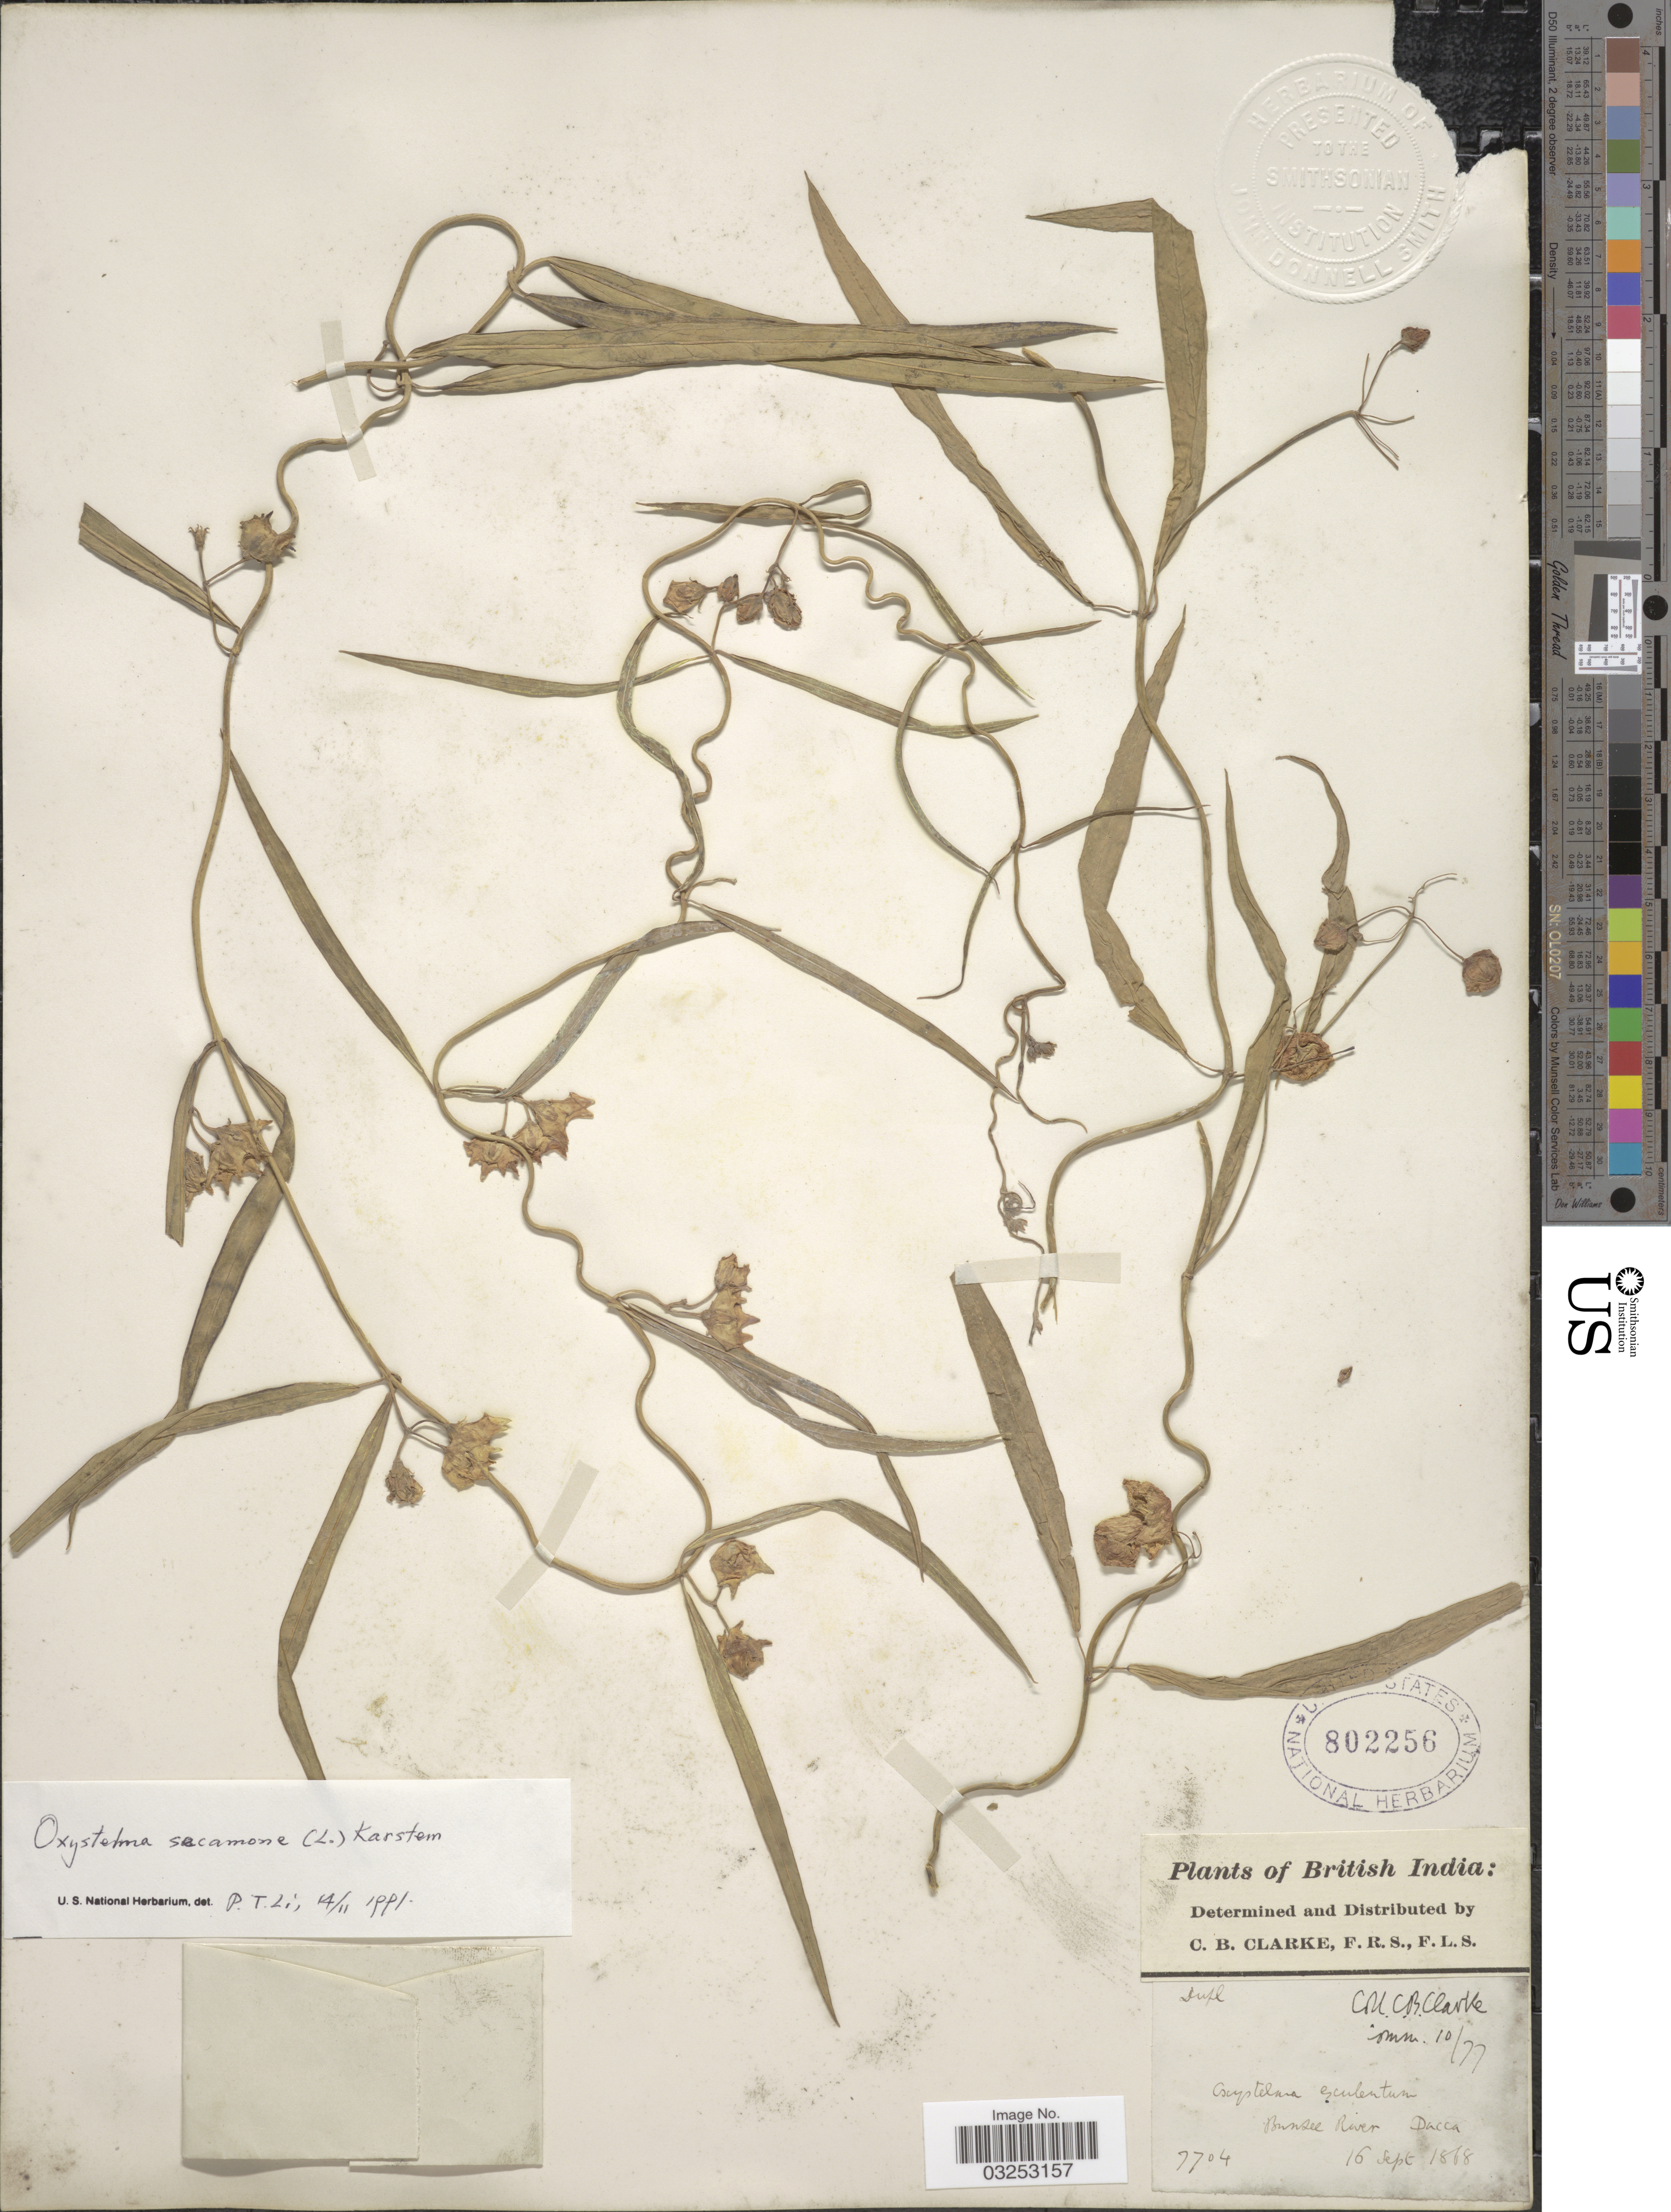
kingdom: Plantae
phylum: Tracheophyta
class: Magnoliopsida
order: Gentianales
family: Apocynaceae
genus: Oxystelma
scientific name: Oxystelma secamone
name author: K. Schum.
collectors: C. B. Clarke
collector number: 7704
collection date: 1868-09-16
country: Bangladesh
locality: British India, Bunsee [interpreted] River Dacca.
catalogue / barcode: US 802256